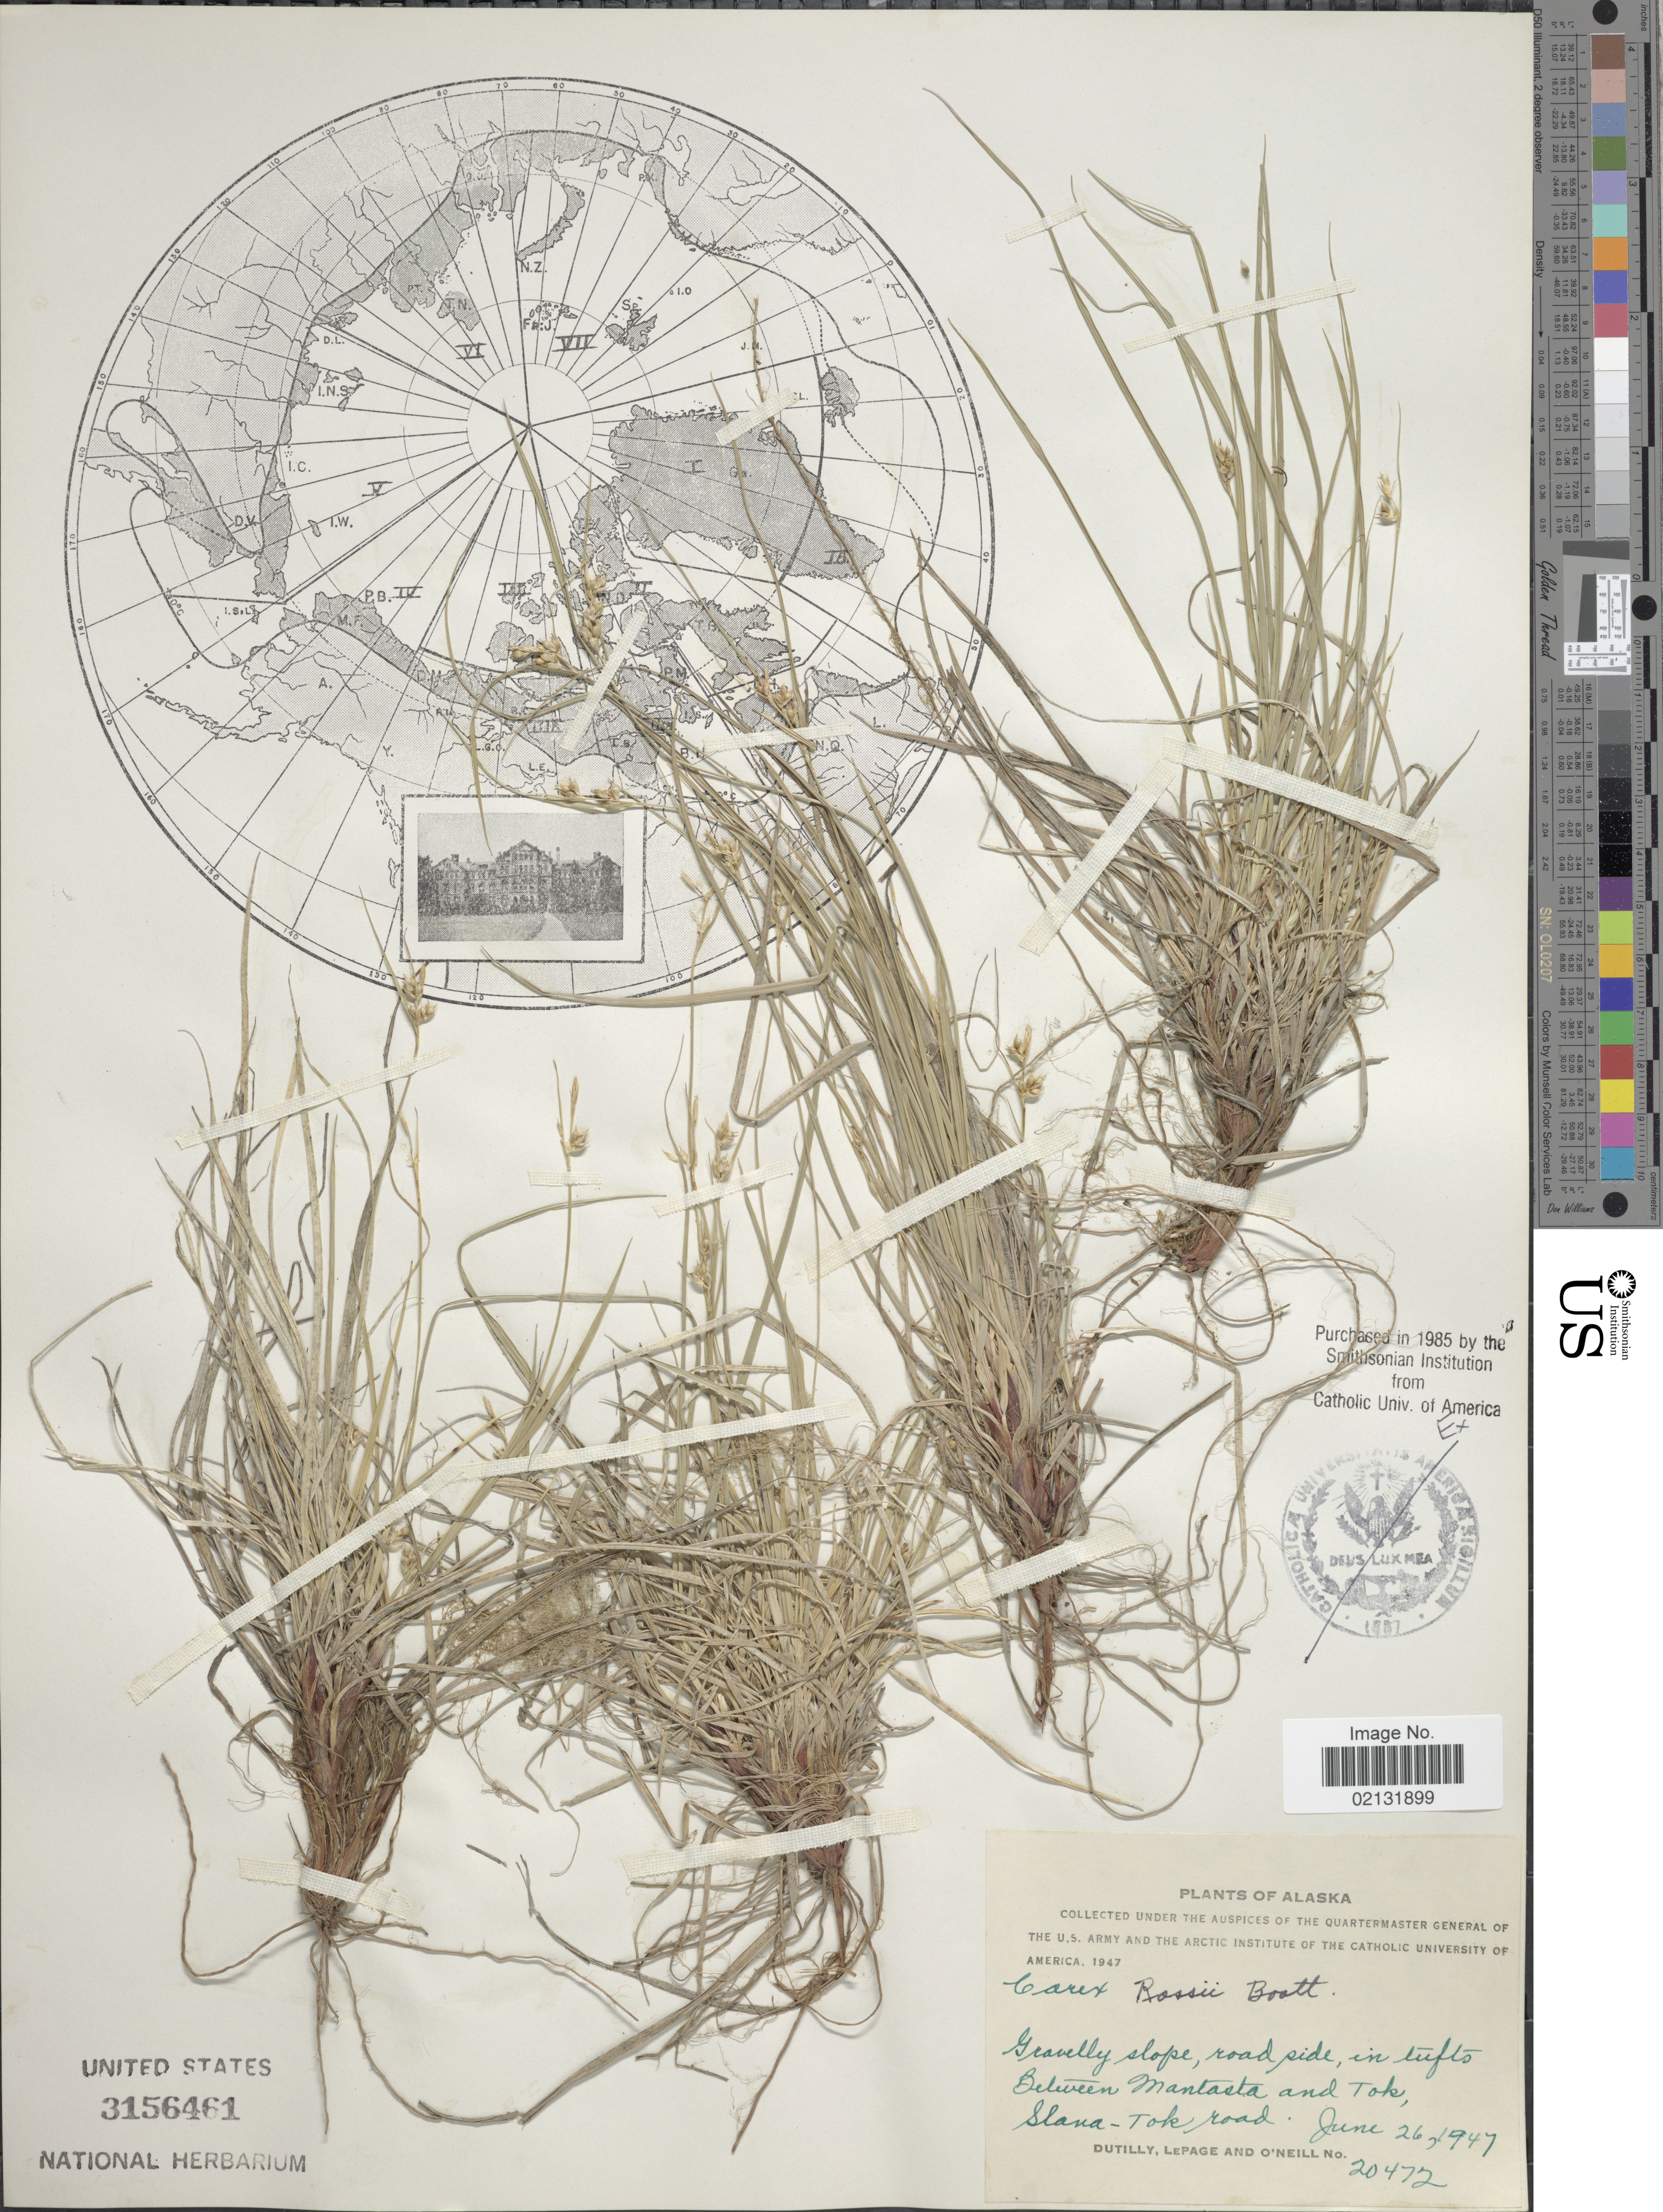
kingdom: Plantae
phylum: Tracheophyta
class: Liliopsida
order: Poales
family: Cyperaceae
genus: Carex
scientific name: Carex rossii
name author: Boott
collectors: -. Dutilly, -. LePage & O' Neill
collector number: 20472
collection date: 1947-06-26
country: United States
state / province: Alaska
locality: Between Mantasta and Tok Slana- Tok, road,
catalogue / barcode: US 3156461